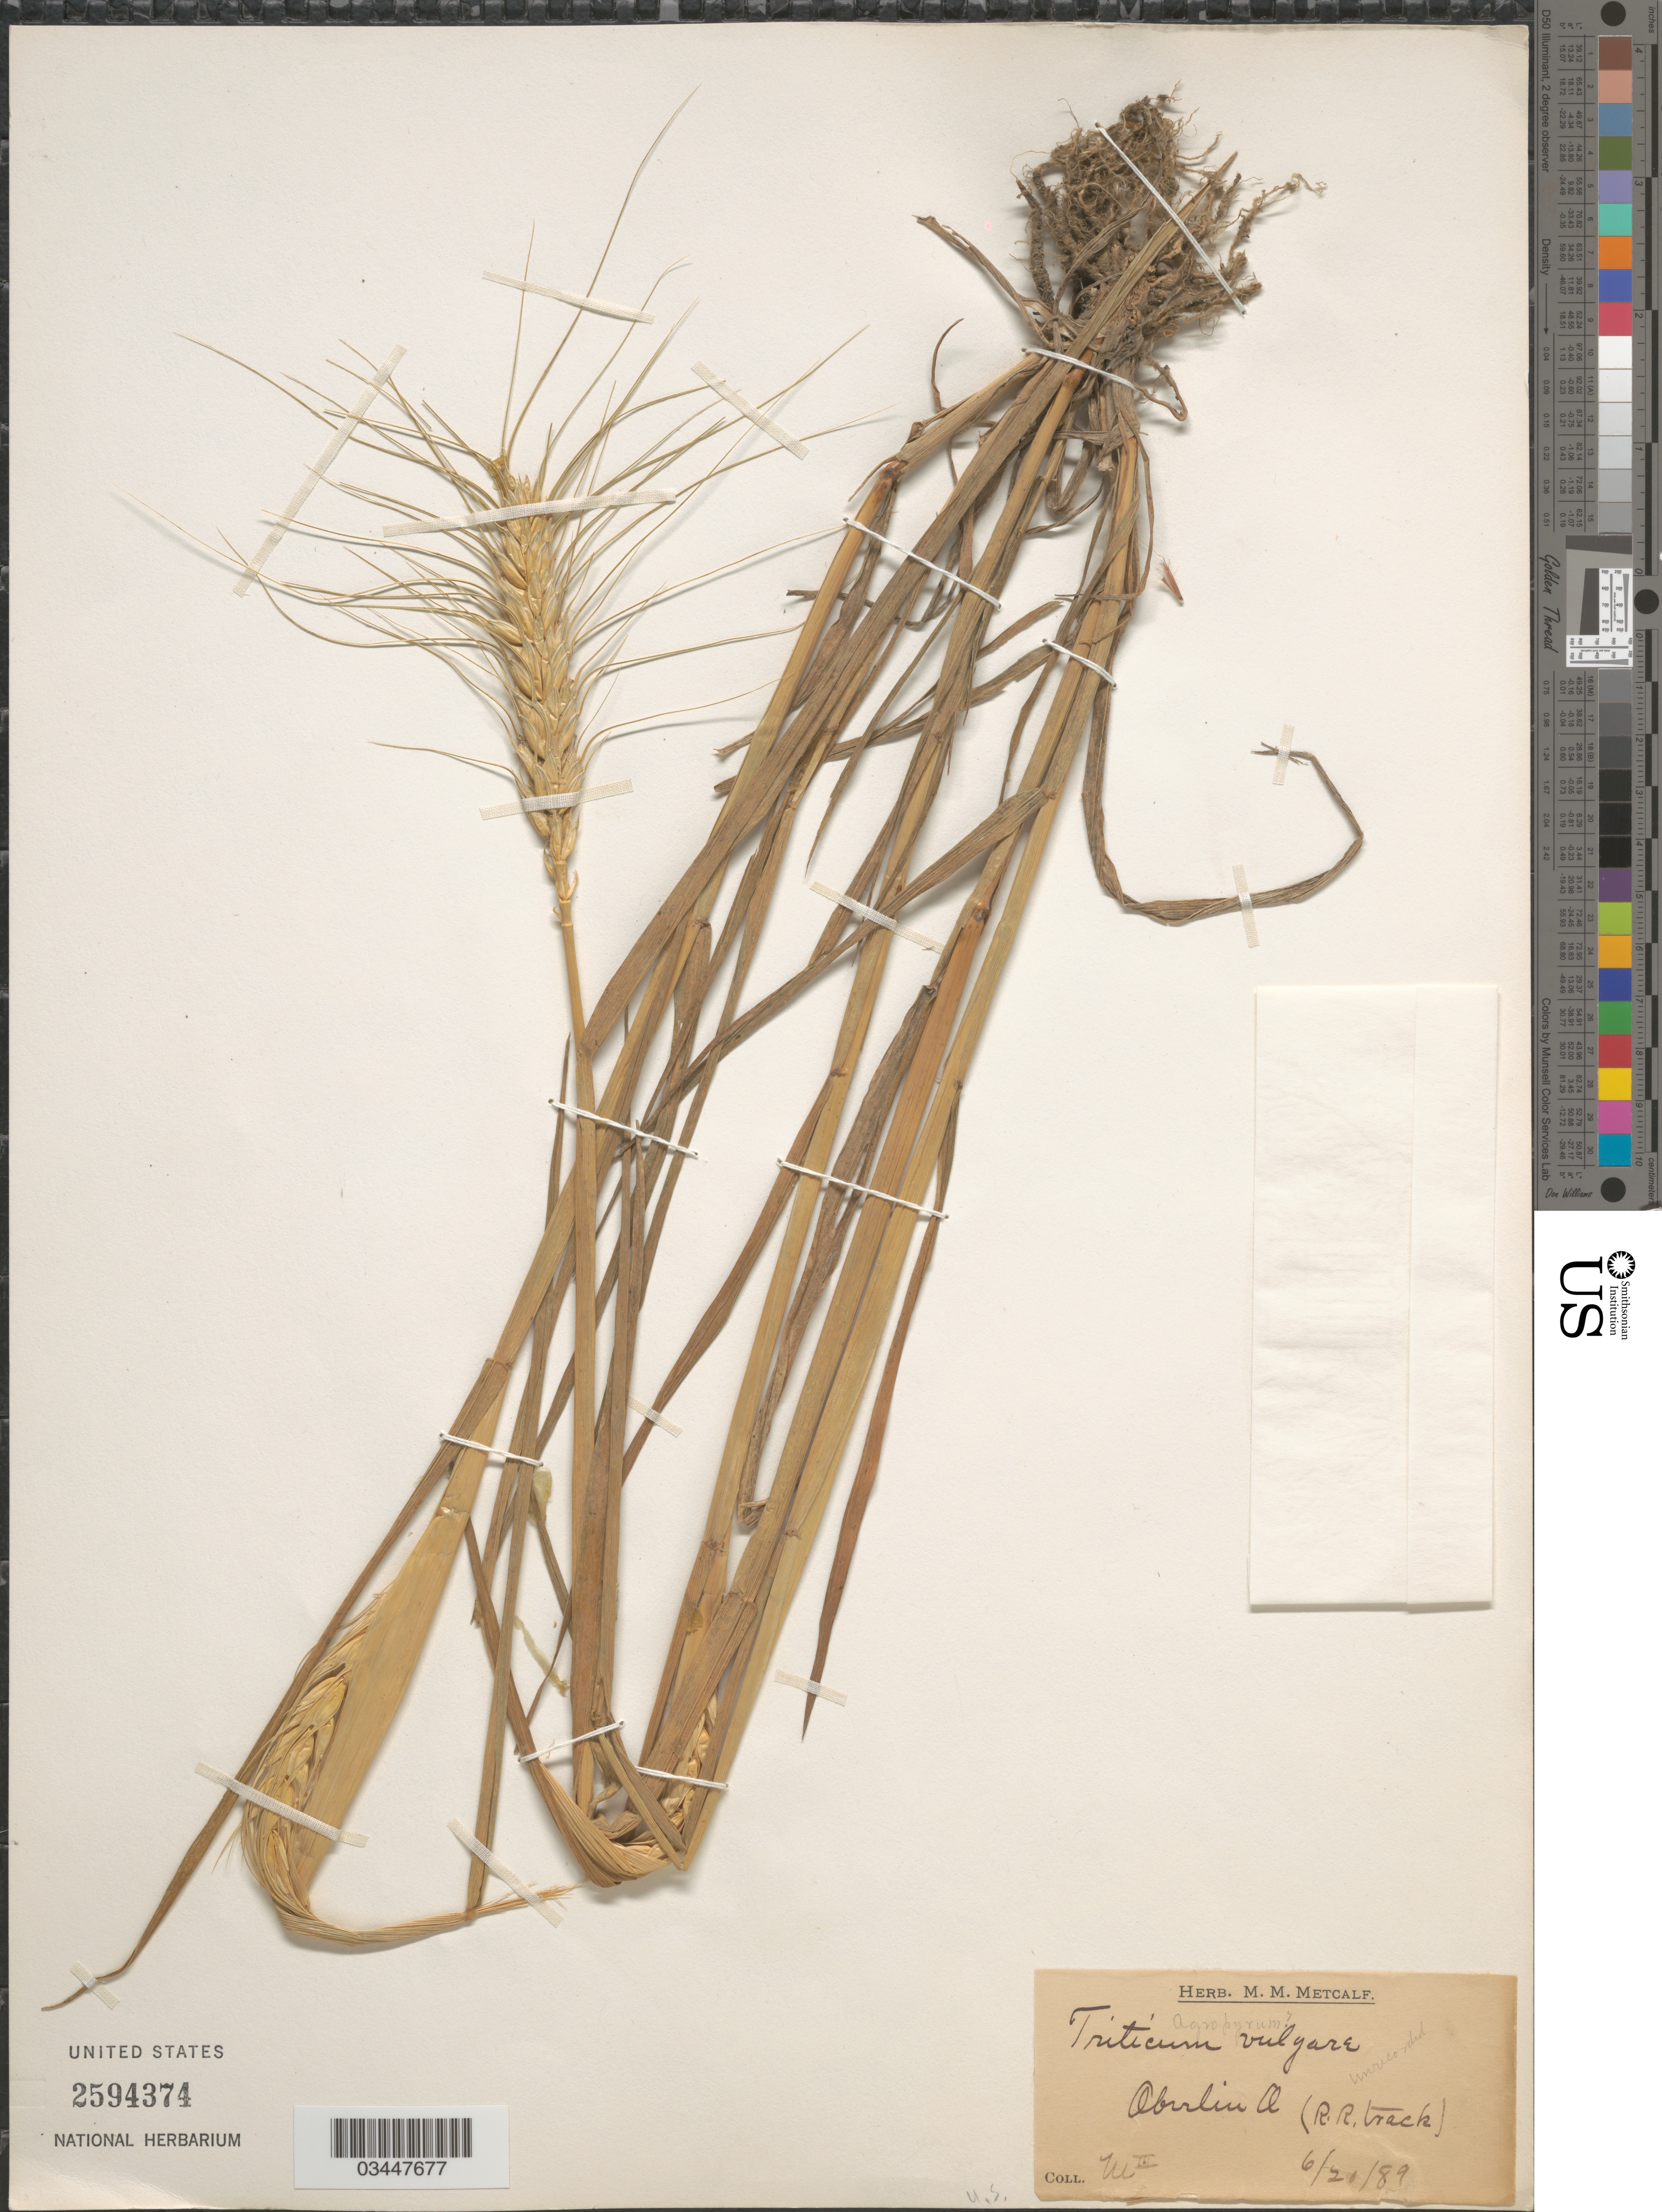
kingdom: Plantae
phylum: Tracheophyta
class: Liliopsida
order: Poales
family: Poaceae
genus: Triticum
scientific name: Triticum sp.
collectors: M. Metcalf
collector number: III?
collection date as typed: Transcribed d/m/y: 21/6/89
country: United States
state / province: Ohio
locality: Oberlin O (R.R. track).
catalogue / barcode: US 2594374